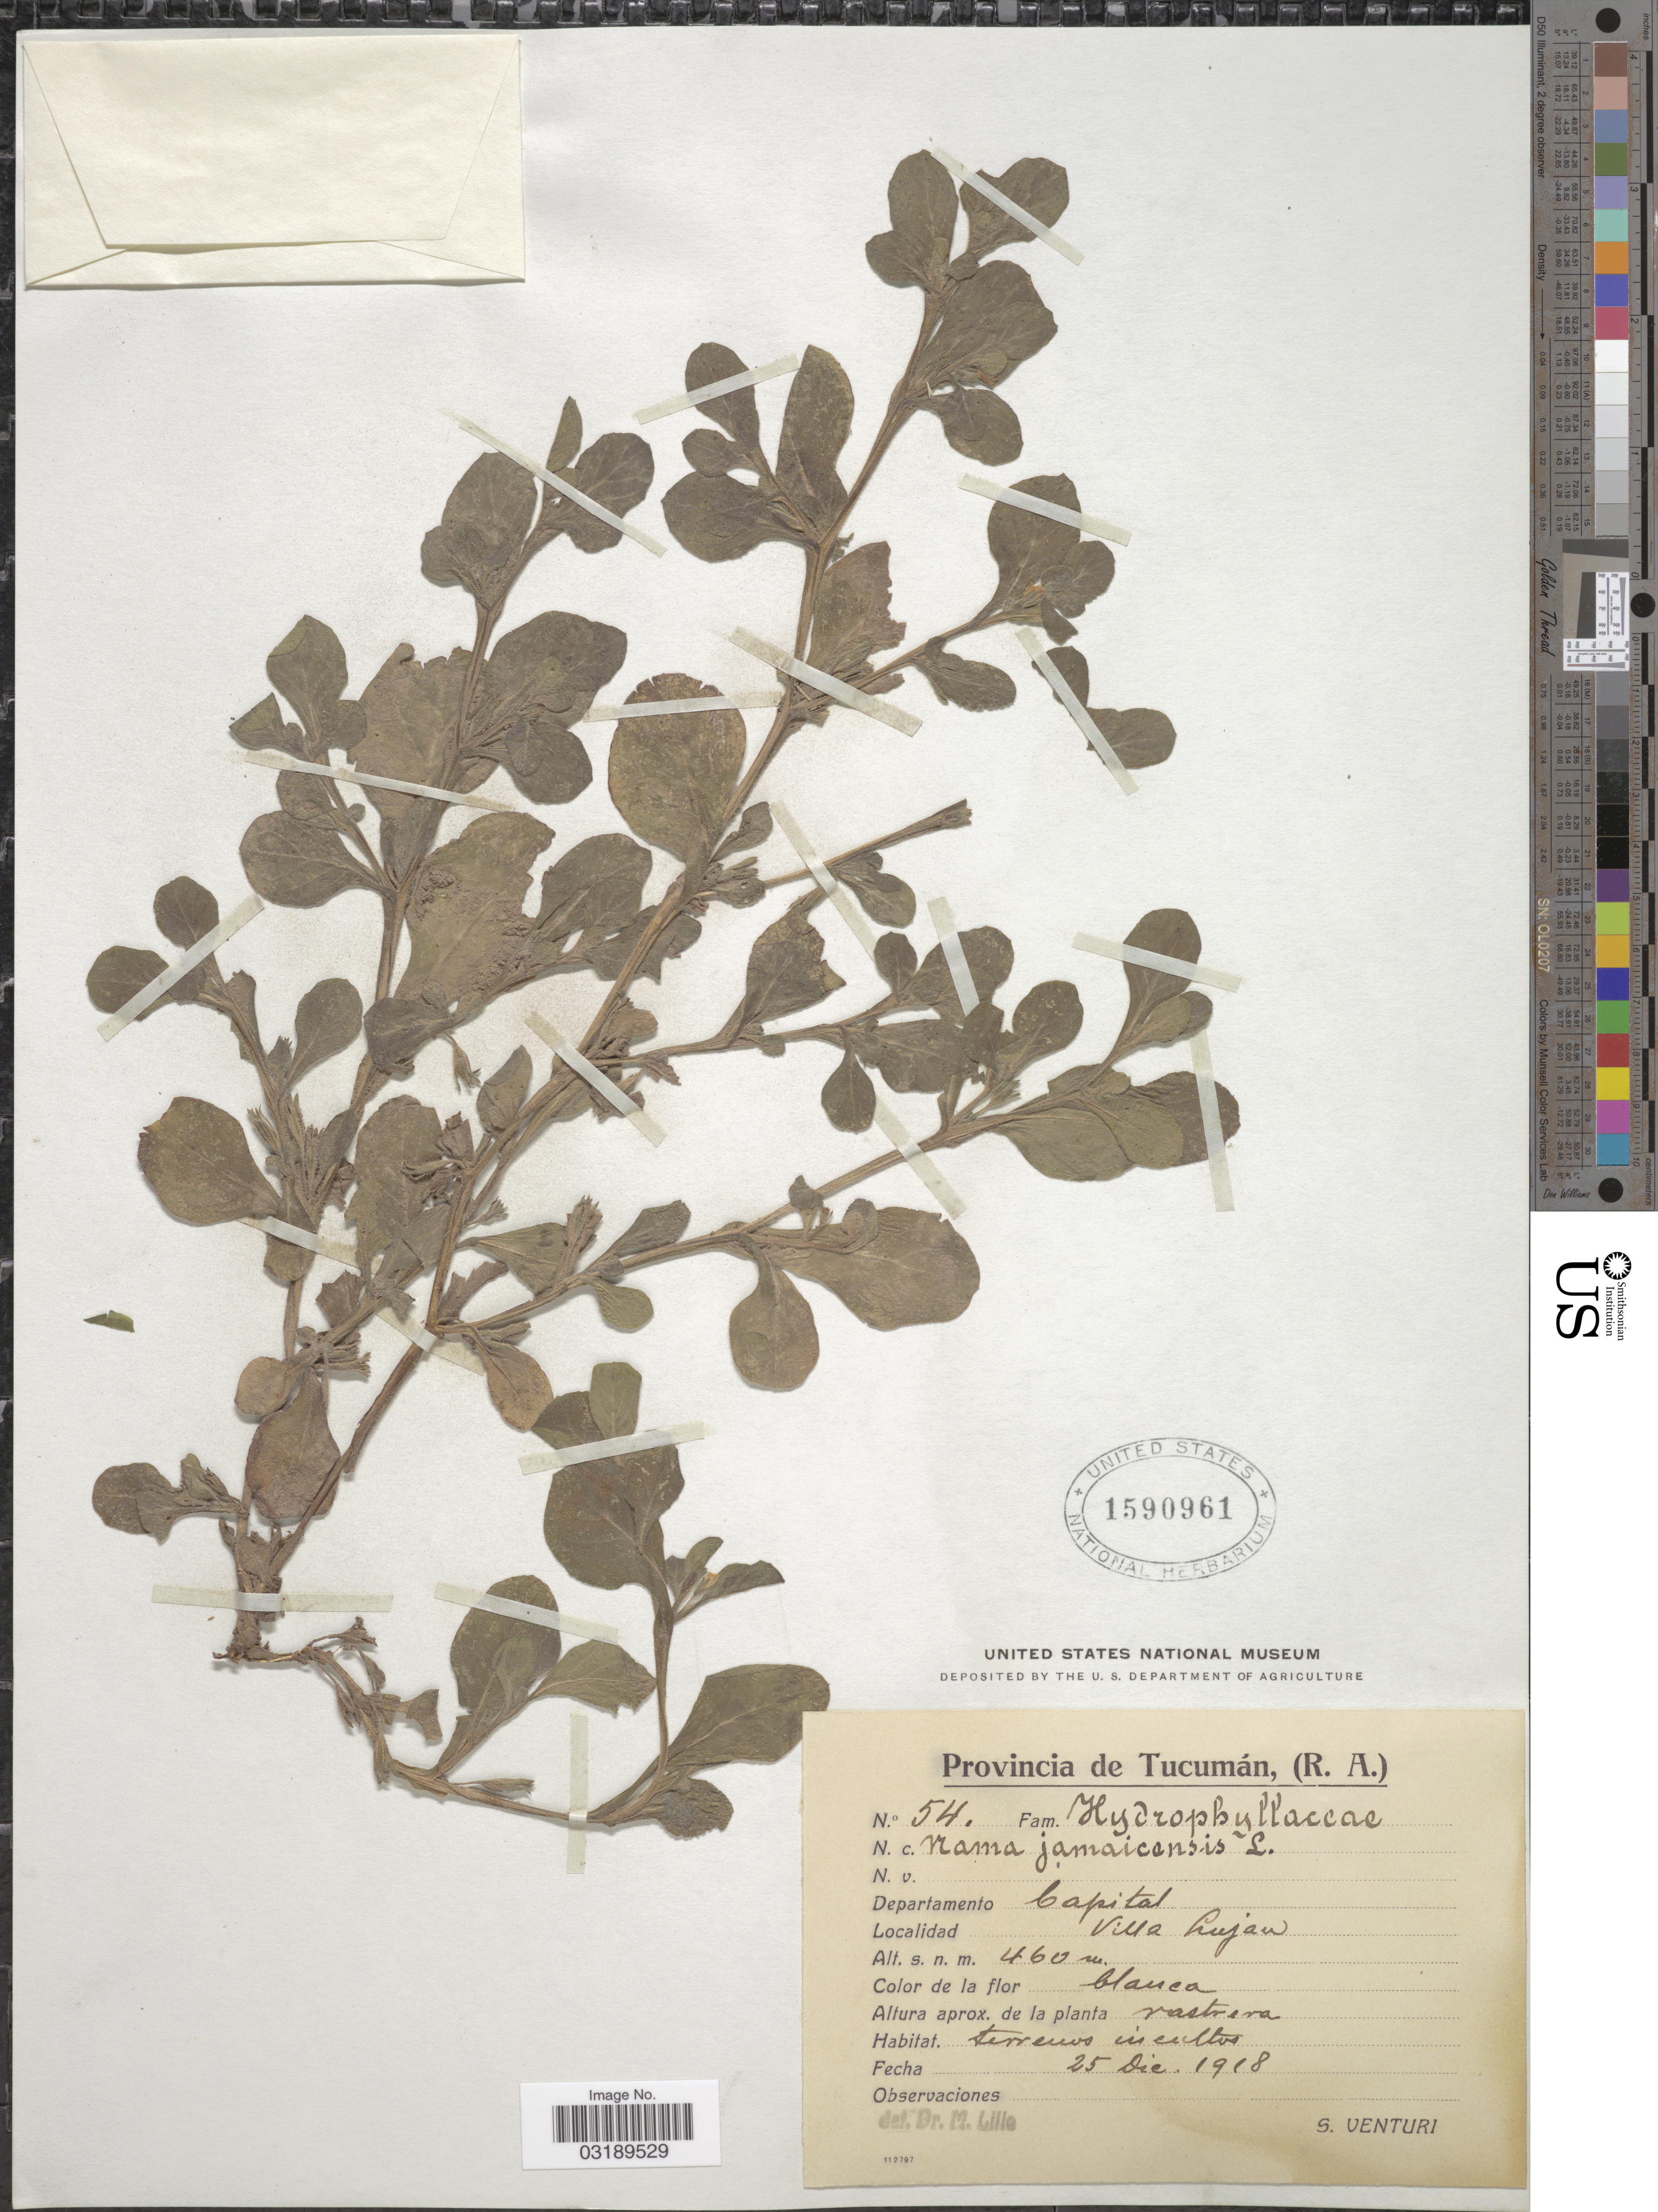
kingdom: Plantae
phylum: Tracheophyta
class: Magnoliopsida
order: Boraginales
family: Namaceae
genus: Nama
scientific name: Nama jamaicensis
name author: L.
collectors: S. Venturi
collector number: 54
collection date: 1918-12-25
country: Argentina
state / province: Tucuman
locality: Departamento Capital. Villa Lujan.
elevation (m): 460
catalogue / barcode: US 1590961